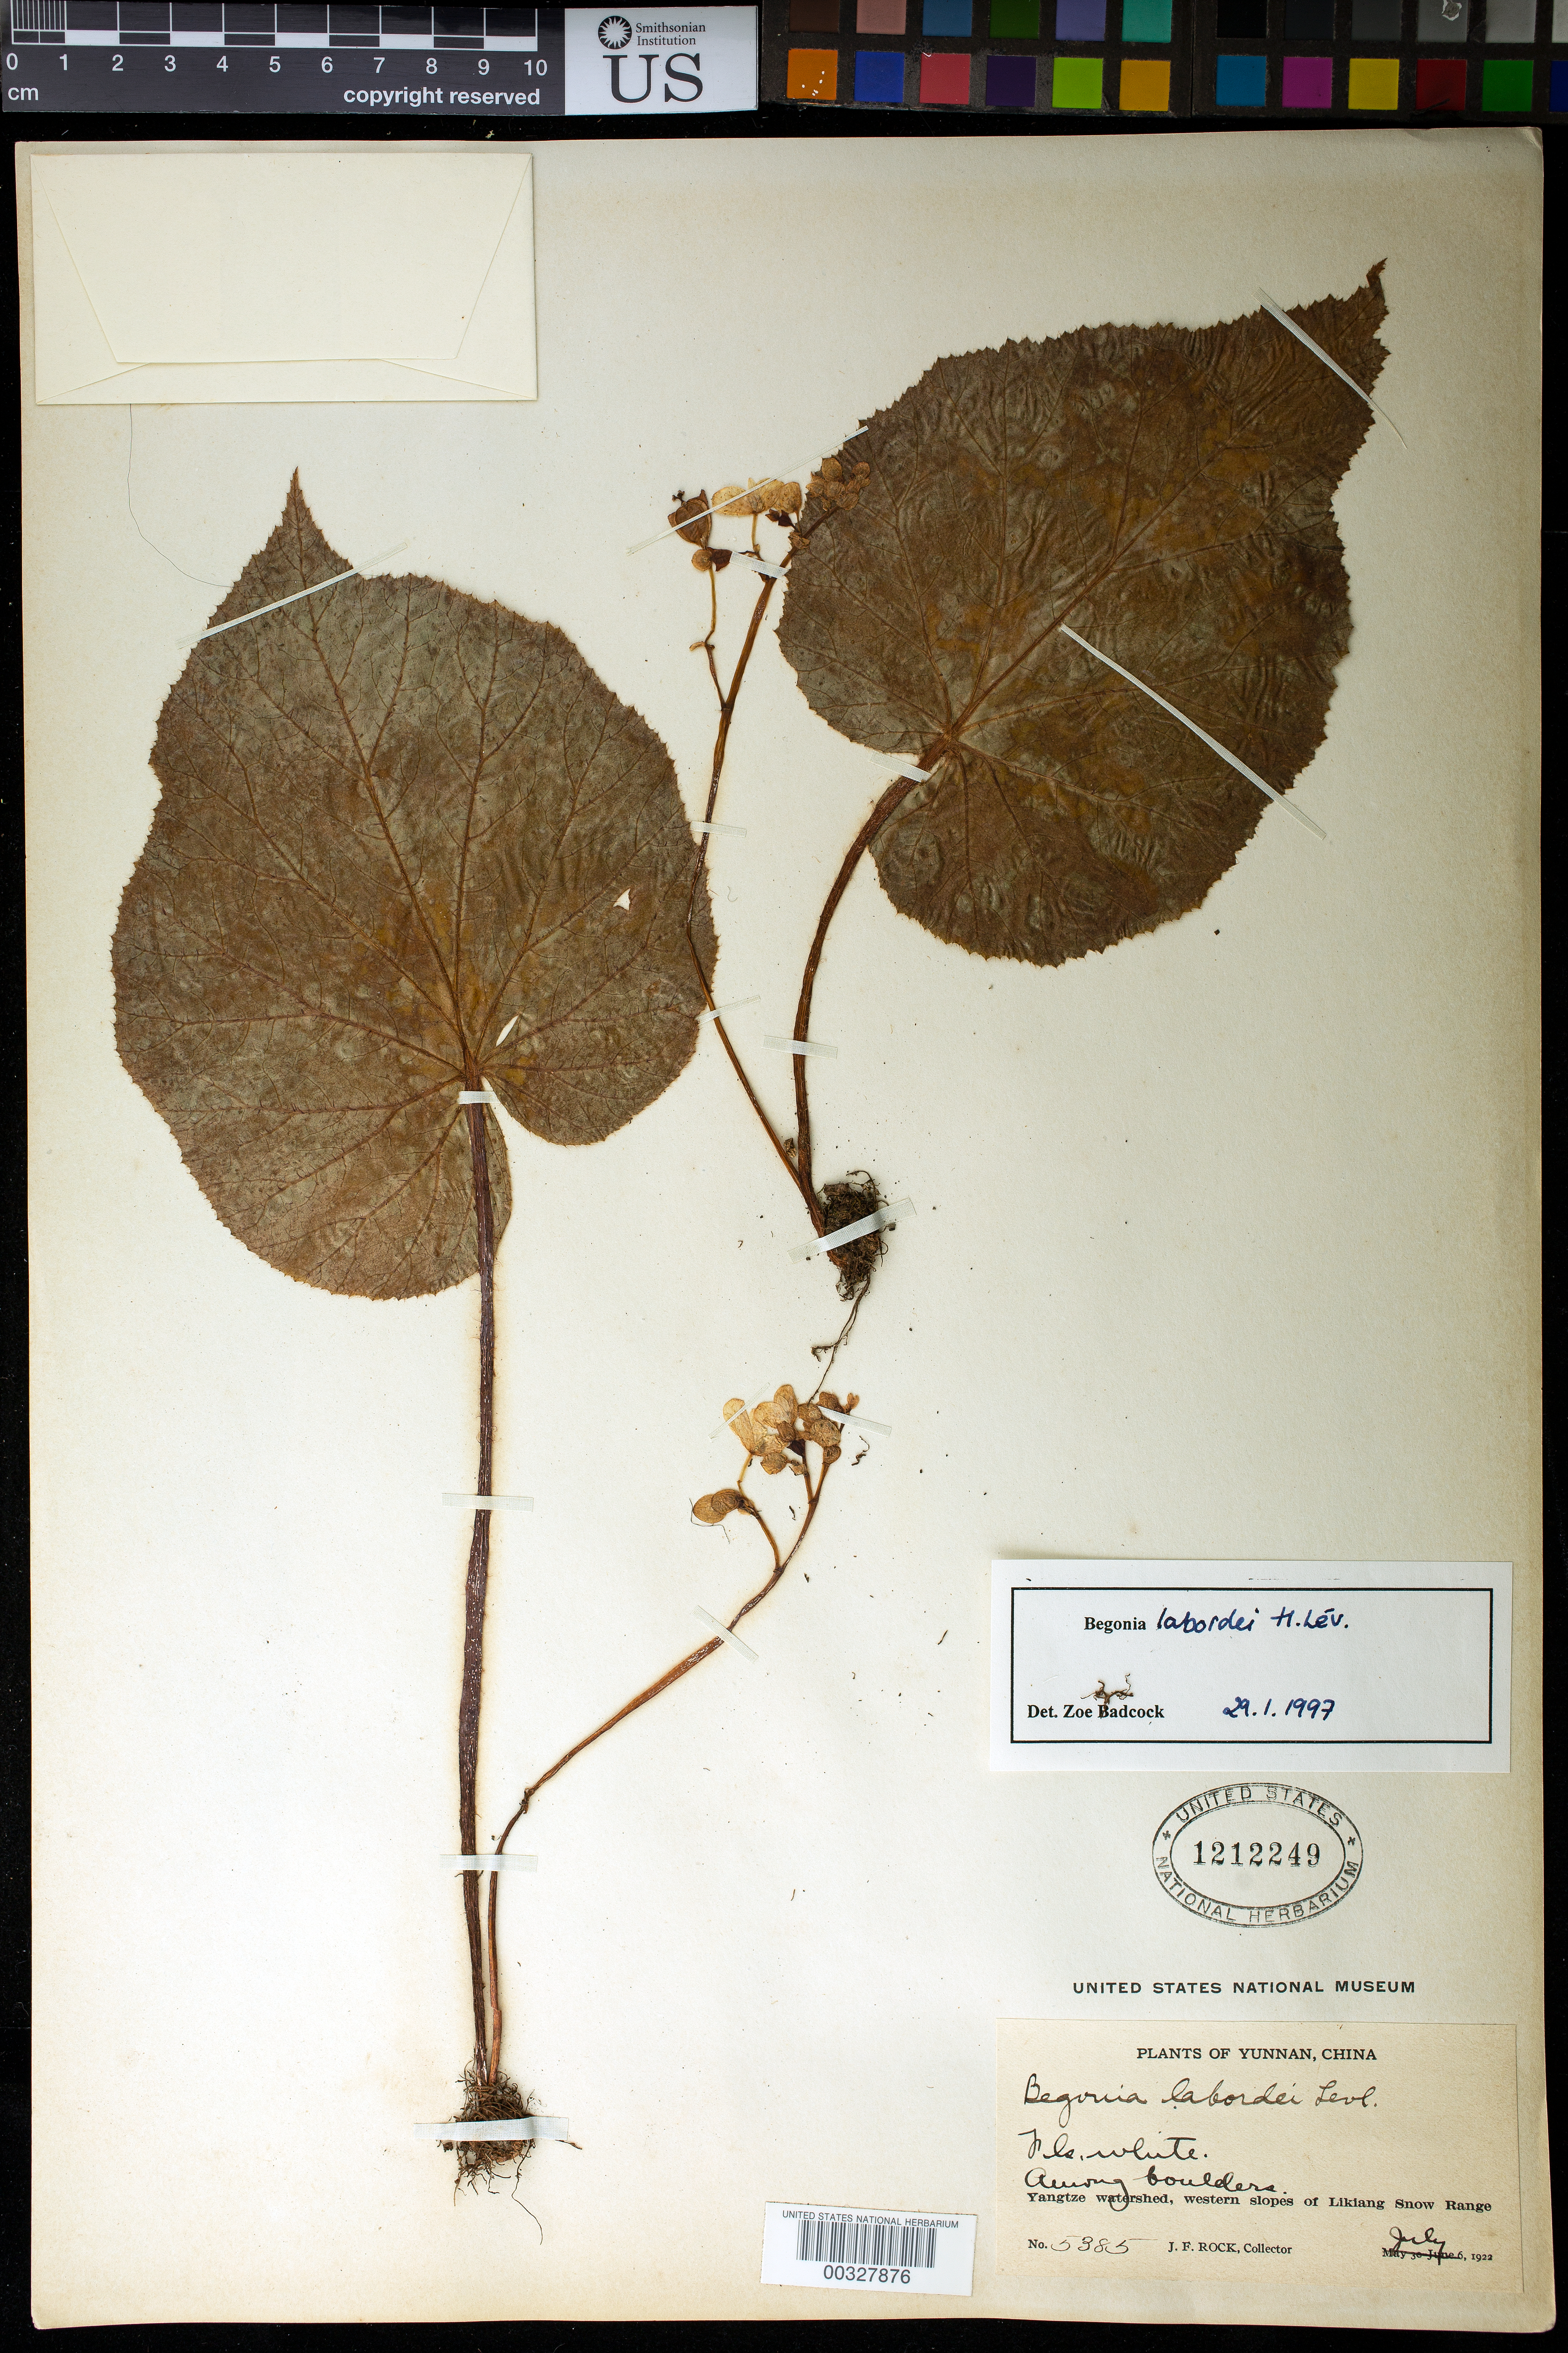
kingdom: Plantae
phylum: Tracheophyta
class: Magnoliopsida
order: Cucurbitales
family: Begoniaceae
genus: Begonia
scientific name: Begonia labordei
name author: H. Lév.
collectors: J. F. Rock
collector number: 5385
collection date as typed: Jul 1922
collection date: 1922-07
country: China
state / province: Yunnan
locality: Yangtze watershed, western slopes of Likiang snow range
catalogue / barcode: US 1212249